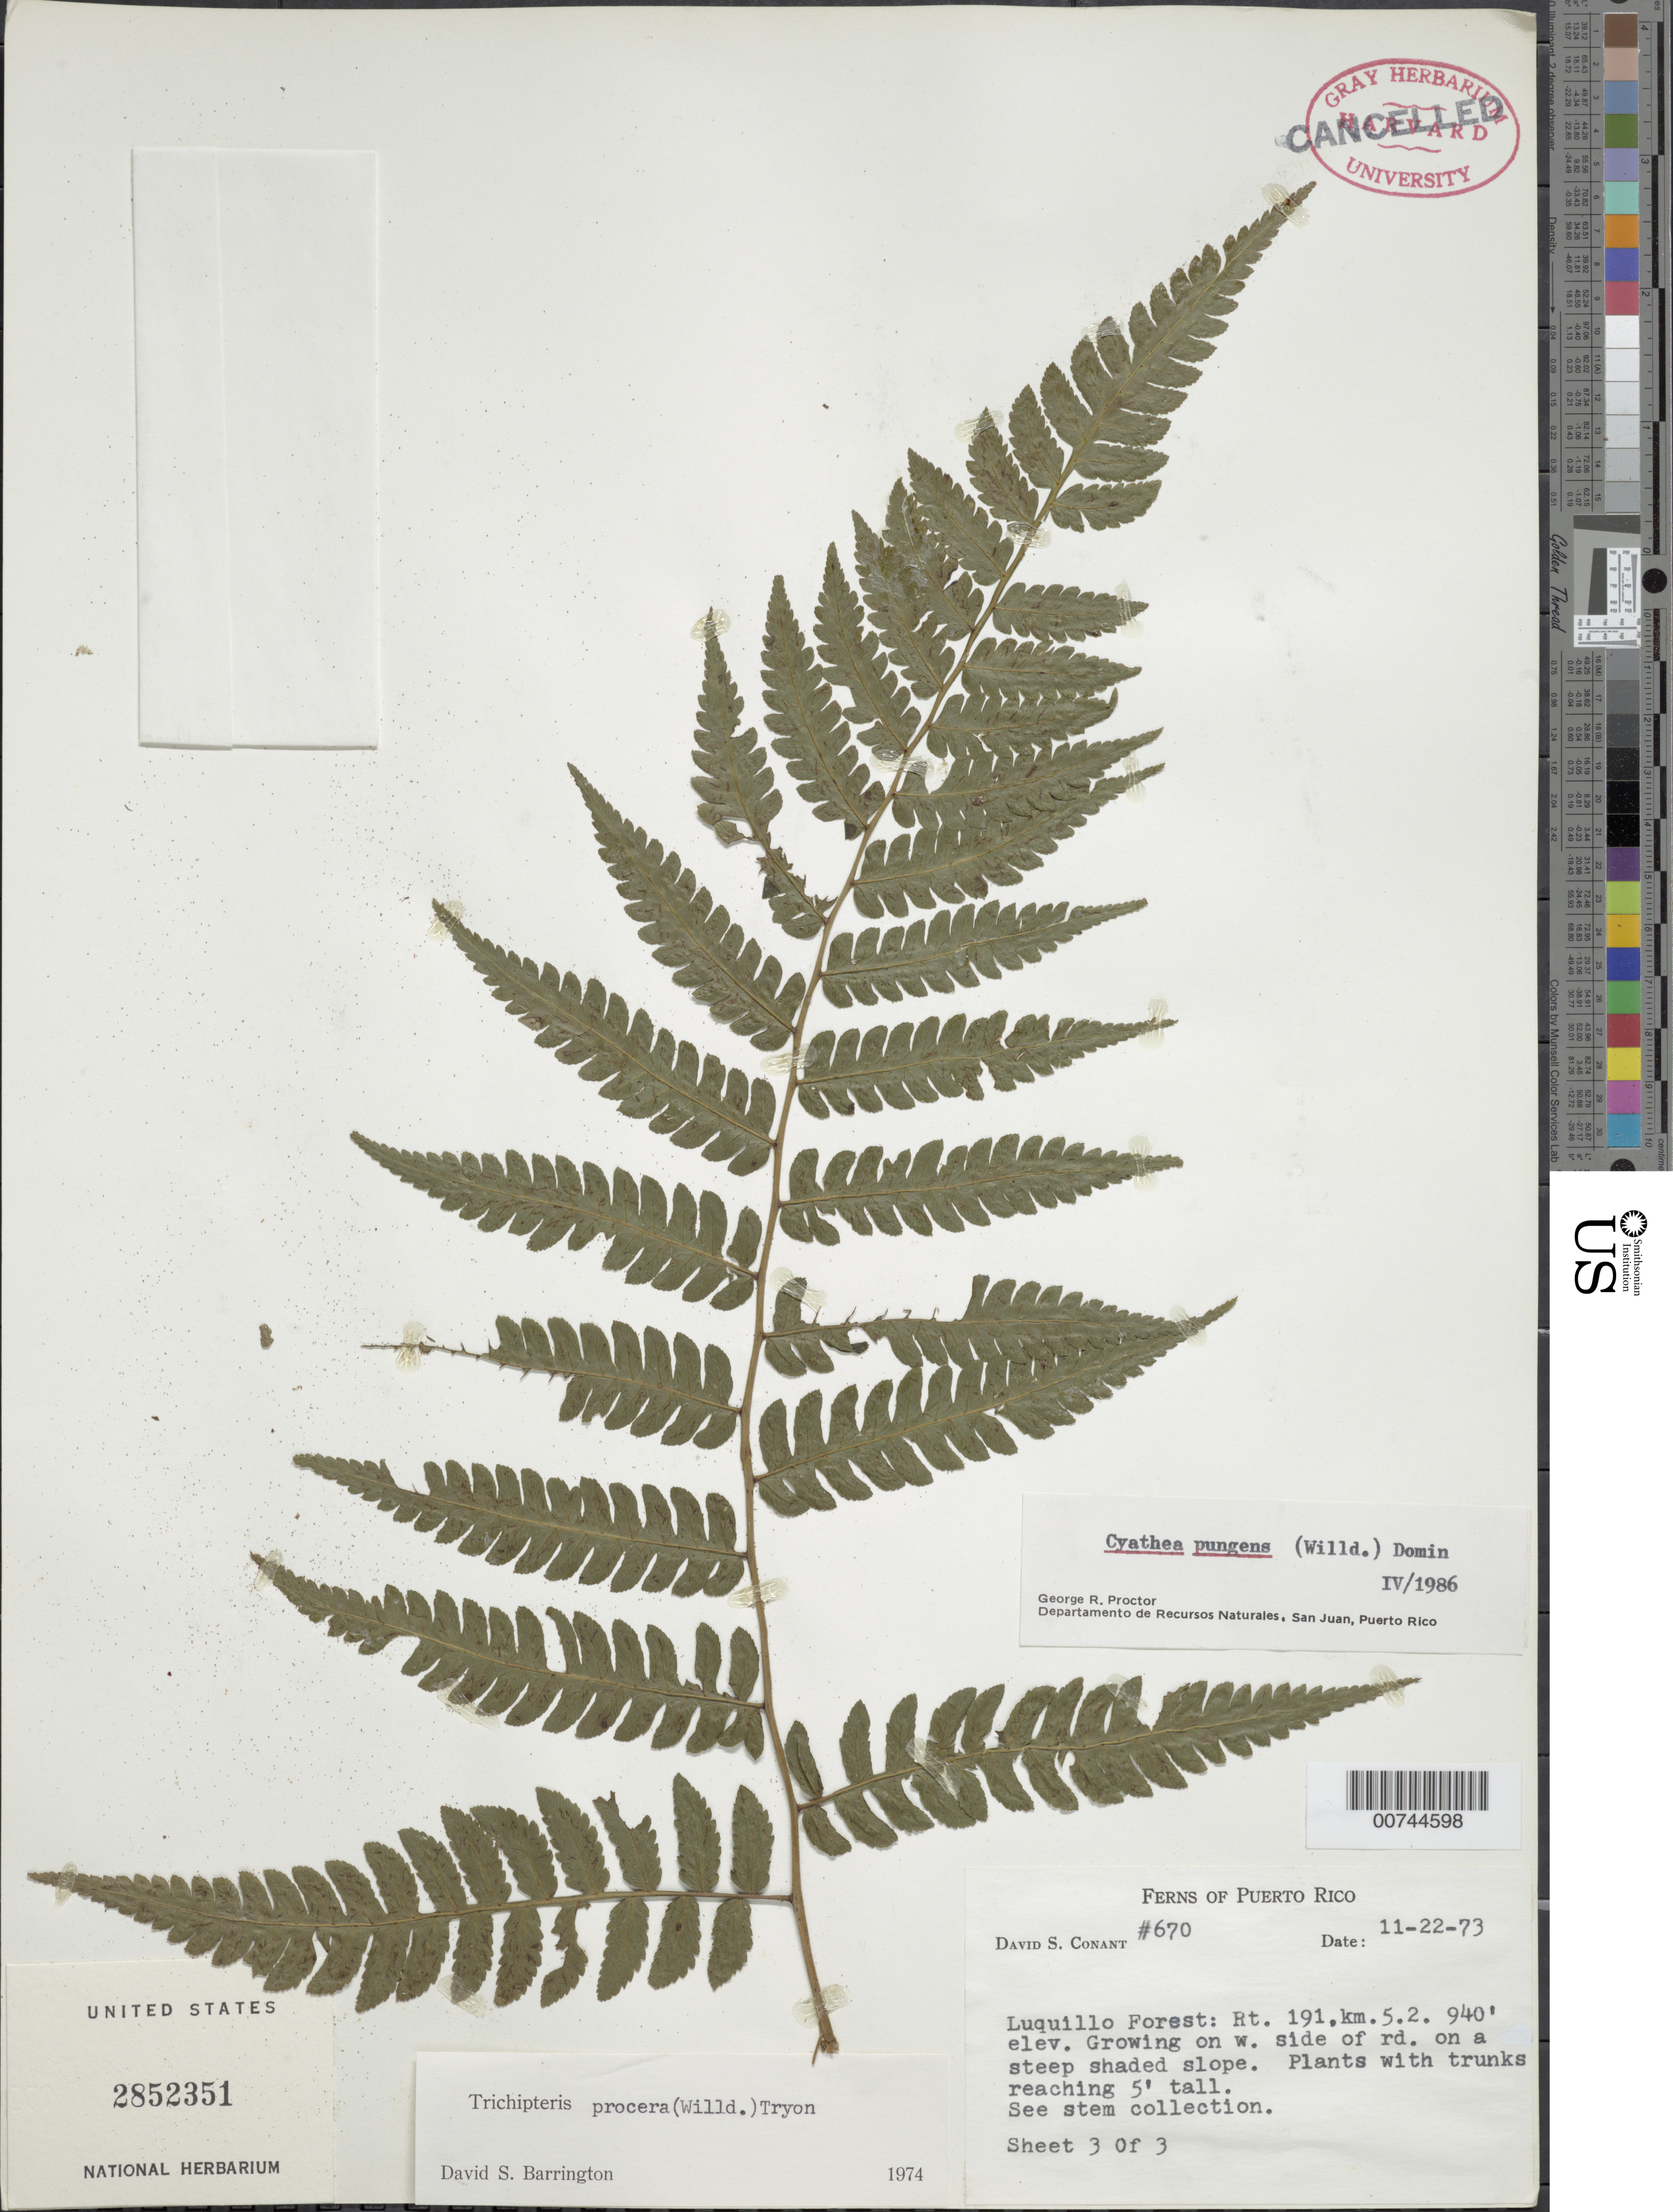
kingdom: Plantae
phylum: Tracheophyta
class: Polypodiopsida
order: Cyatheales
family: Cyatheaceae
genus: Cyathea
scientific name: Cyathea pungens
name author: (Willd.) Domin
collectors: D. S. Conant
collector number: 670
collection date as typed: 22 Nov 1973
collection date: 1973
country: Puerto Rico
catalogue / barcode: US 2852351